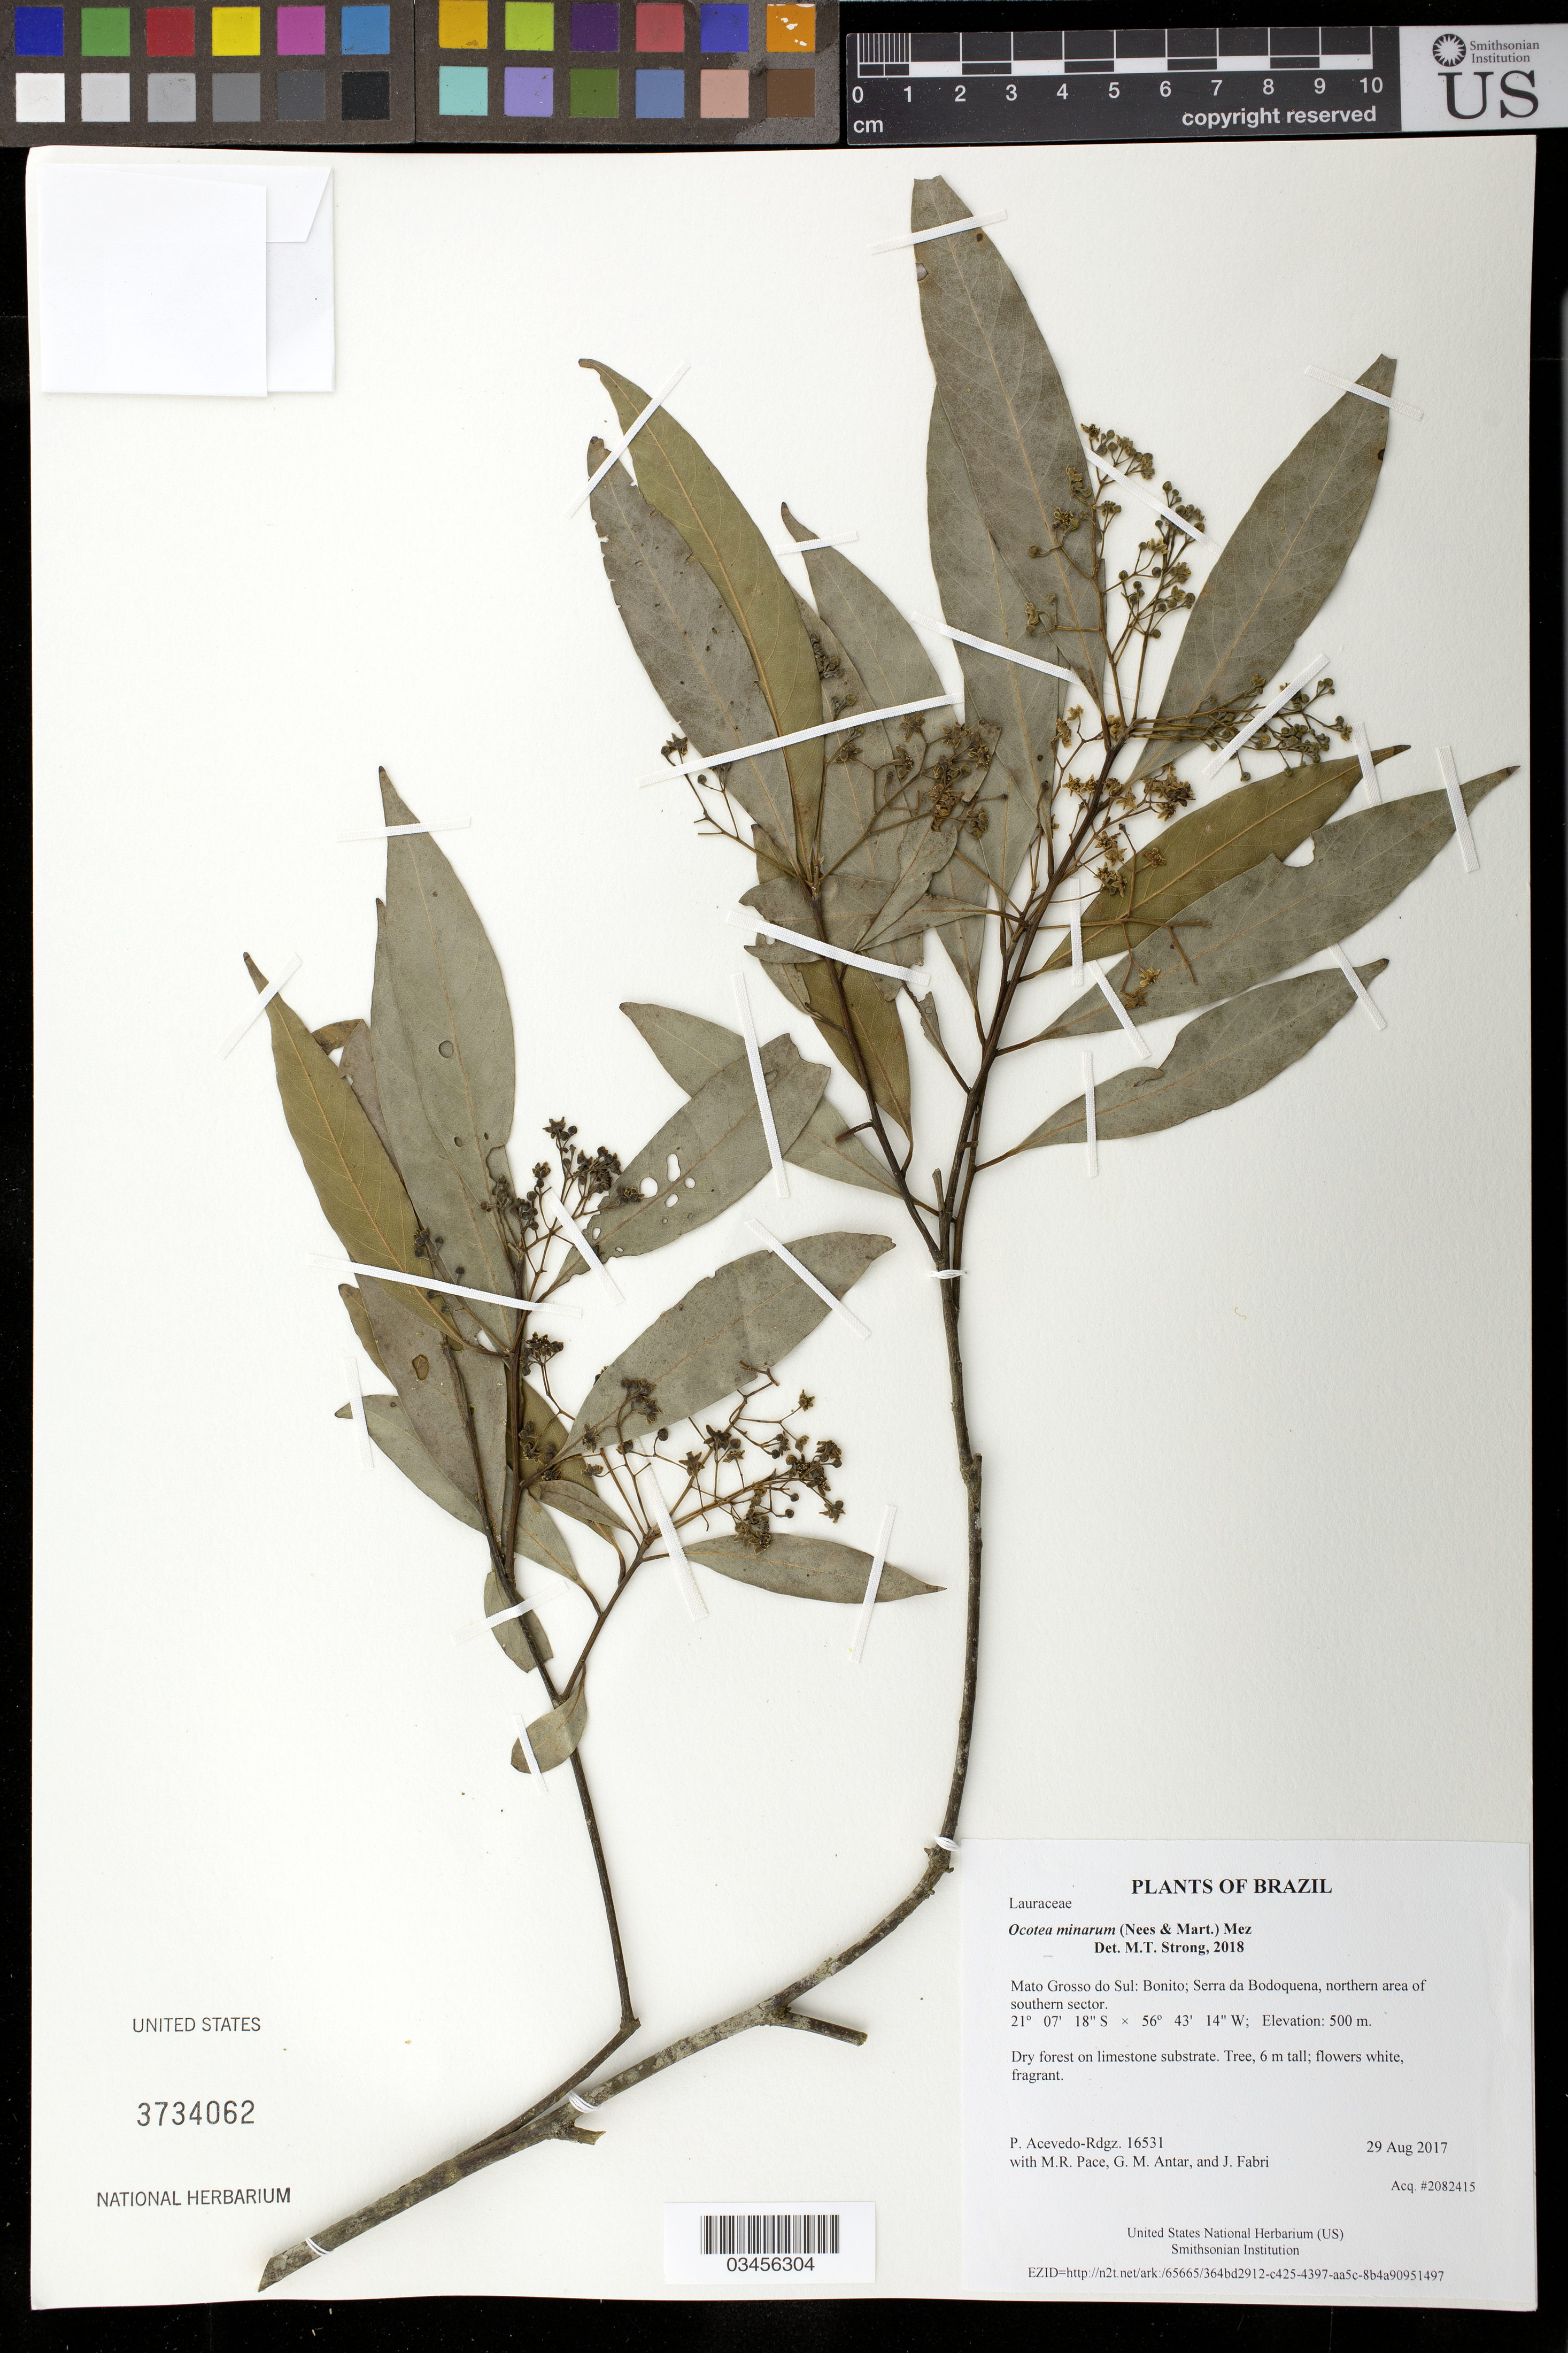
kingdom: Plantae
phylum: Tracheophyta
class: Magnoliopsida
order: Laurales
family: Lauraceae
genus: Ocotea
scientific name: Ocotea minarum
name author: (Nees & Mart.) Mez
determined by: Strong, Mark T., (BOT), Smithsonian Institution - National Museum of Natural History (UNITED STATES)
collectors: P. Acevedo-Rodr., M. R. Pace, G. M. Antar & J. Fabri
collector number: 16531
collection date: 2017-08-29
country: Brazil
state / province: Mato Grosso do Sul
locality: Bonito; Serra da Bodoquena, northern area of southern sector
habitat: Dry forest on limestone substrate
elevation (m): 500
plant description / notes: US, NY, MO, K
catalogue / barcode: US 3734062